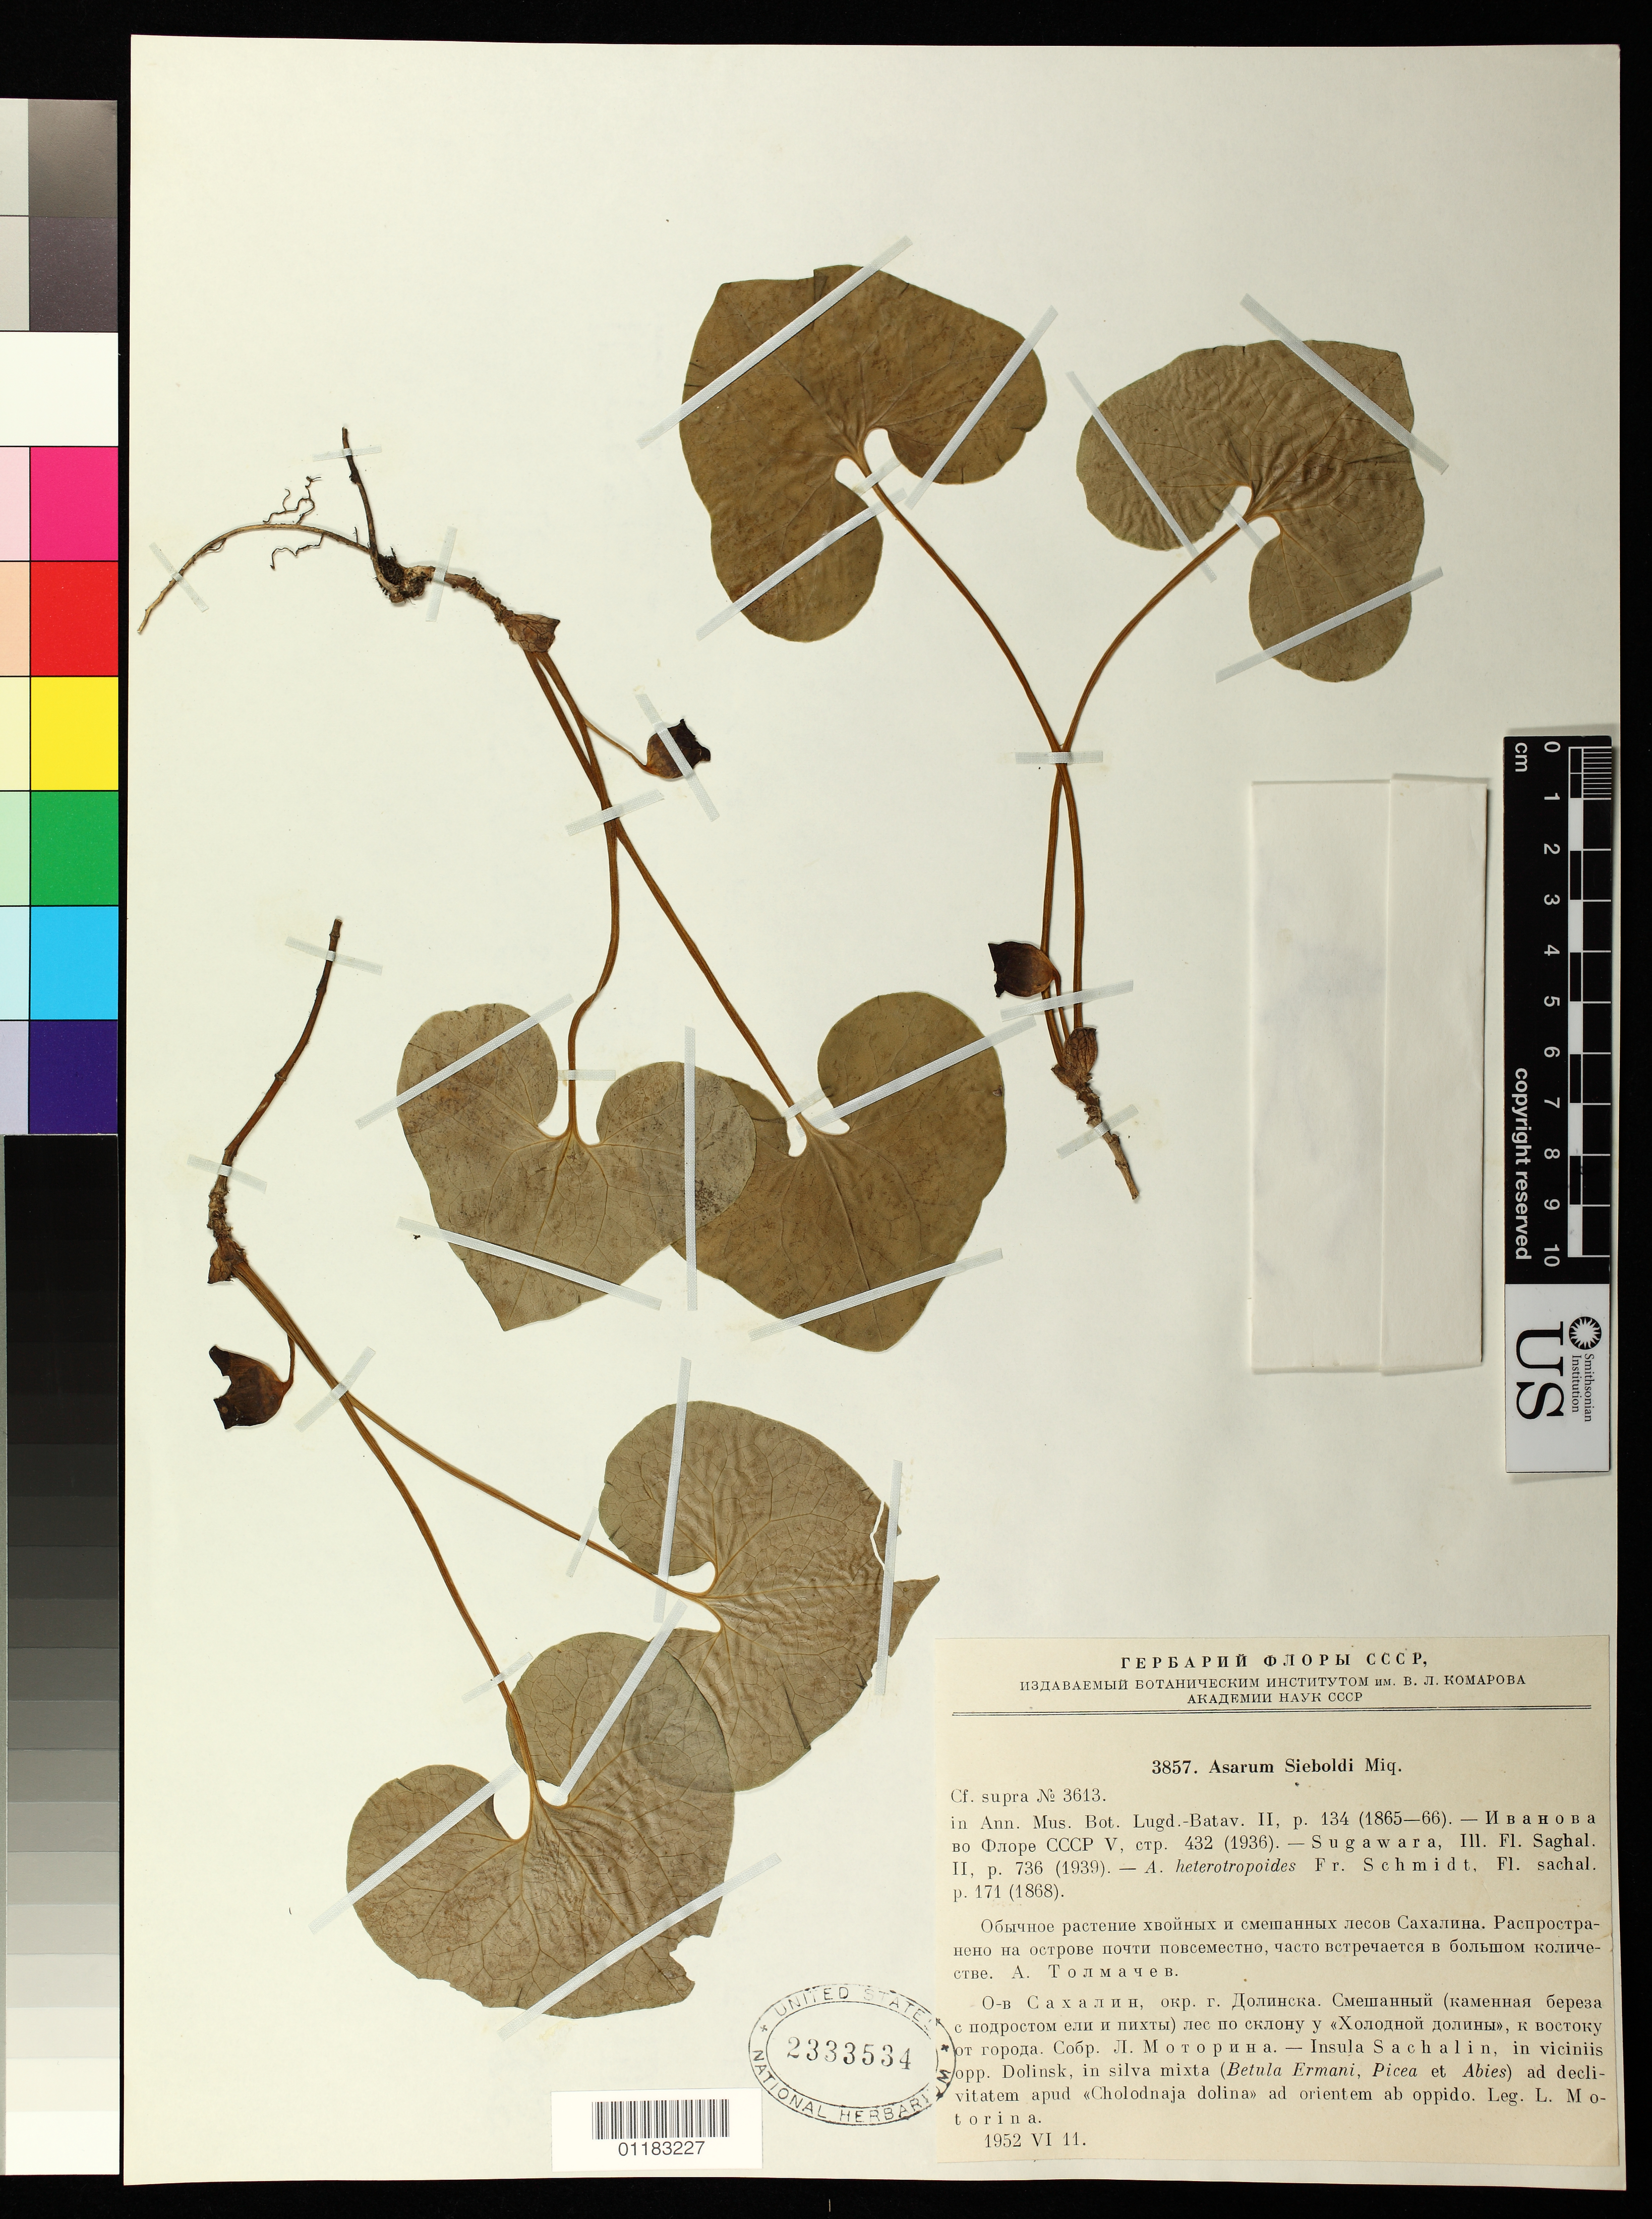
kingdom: Plantae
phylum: Tracheophyta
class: Magnoliopsida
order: Piperales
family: Aristolochiaceae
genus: Asarum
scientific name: Asarum sieboldii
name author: Miq.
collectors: L. Motorina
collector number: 3857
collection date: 1952-06-11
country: Russian Federation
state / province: Sakhalin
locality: In viciniis opp. Dolinsk, ad diclivitatem apud "Cholodnaja dolinas" ad orientem ab. oppido.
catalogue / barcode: US 2333534